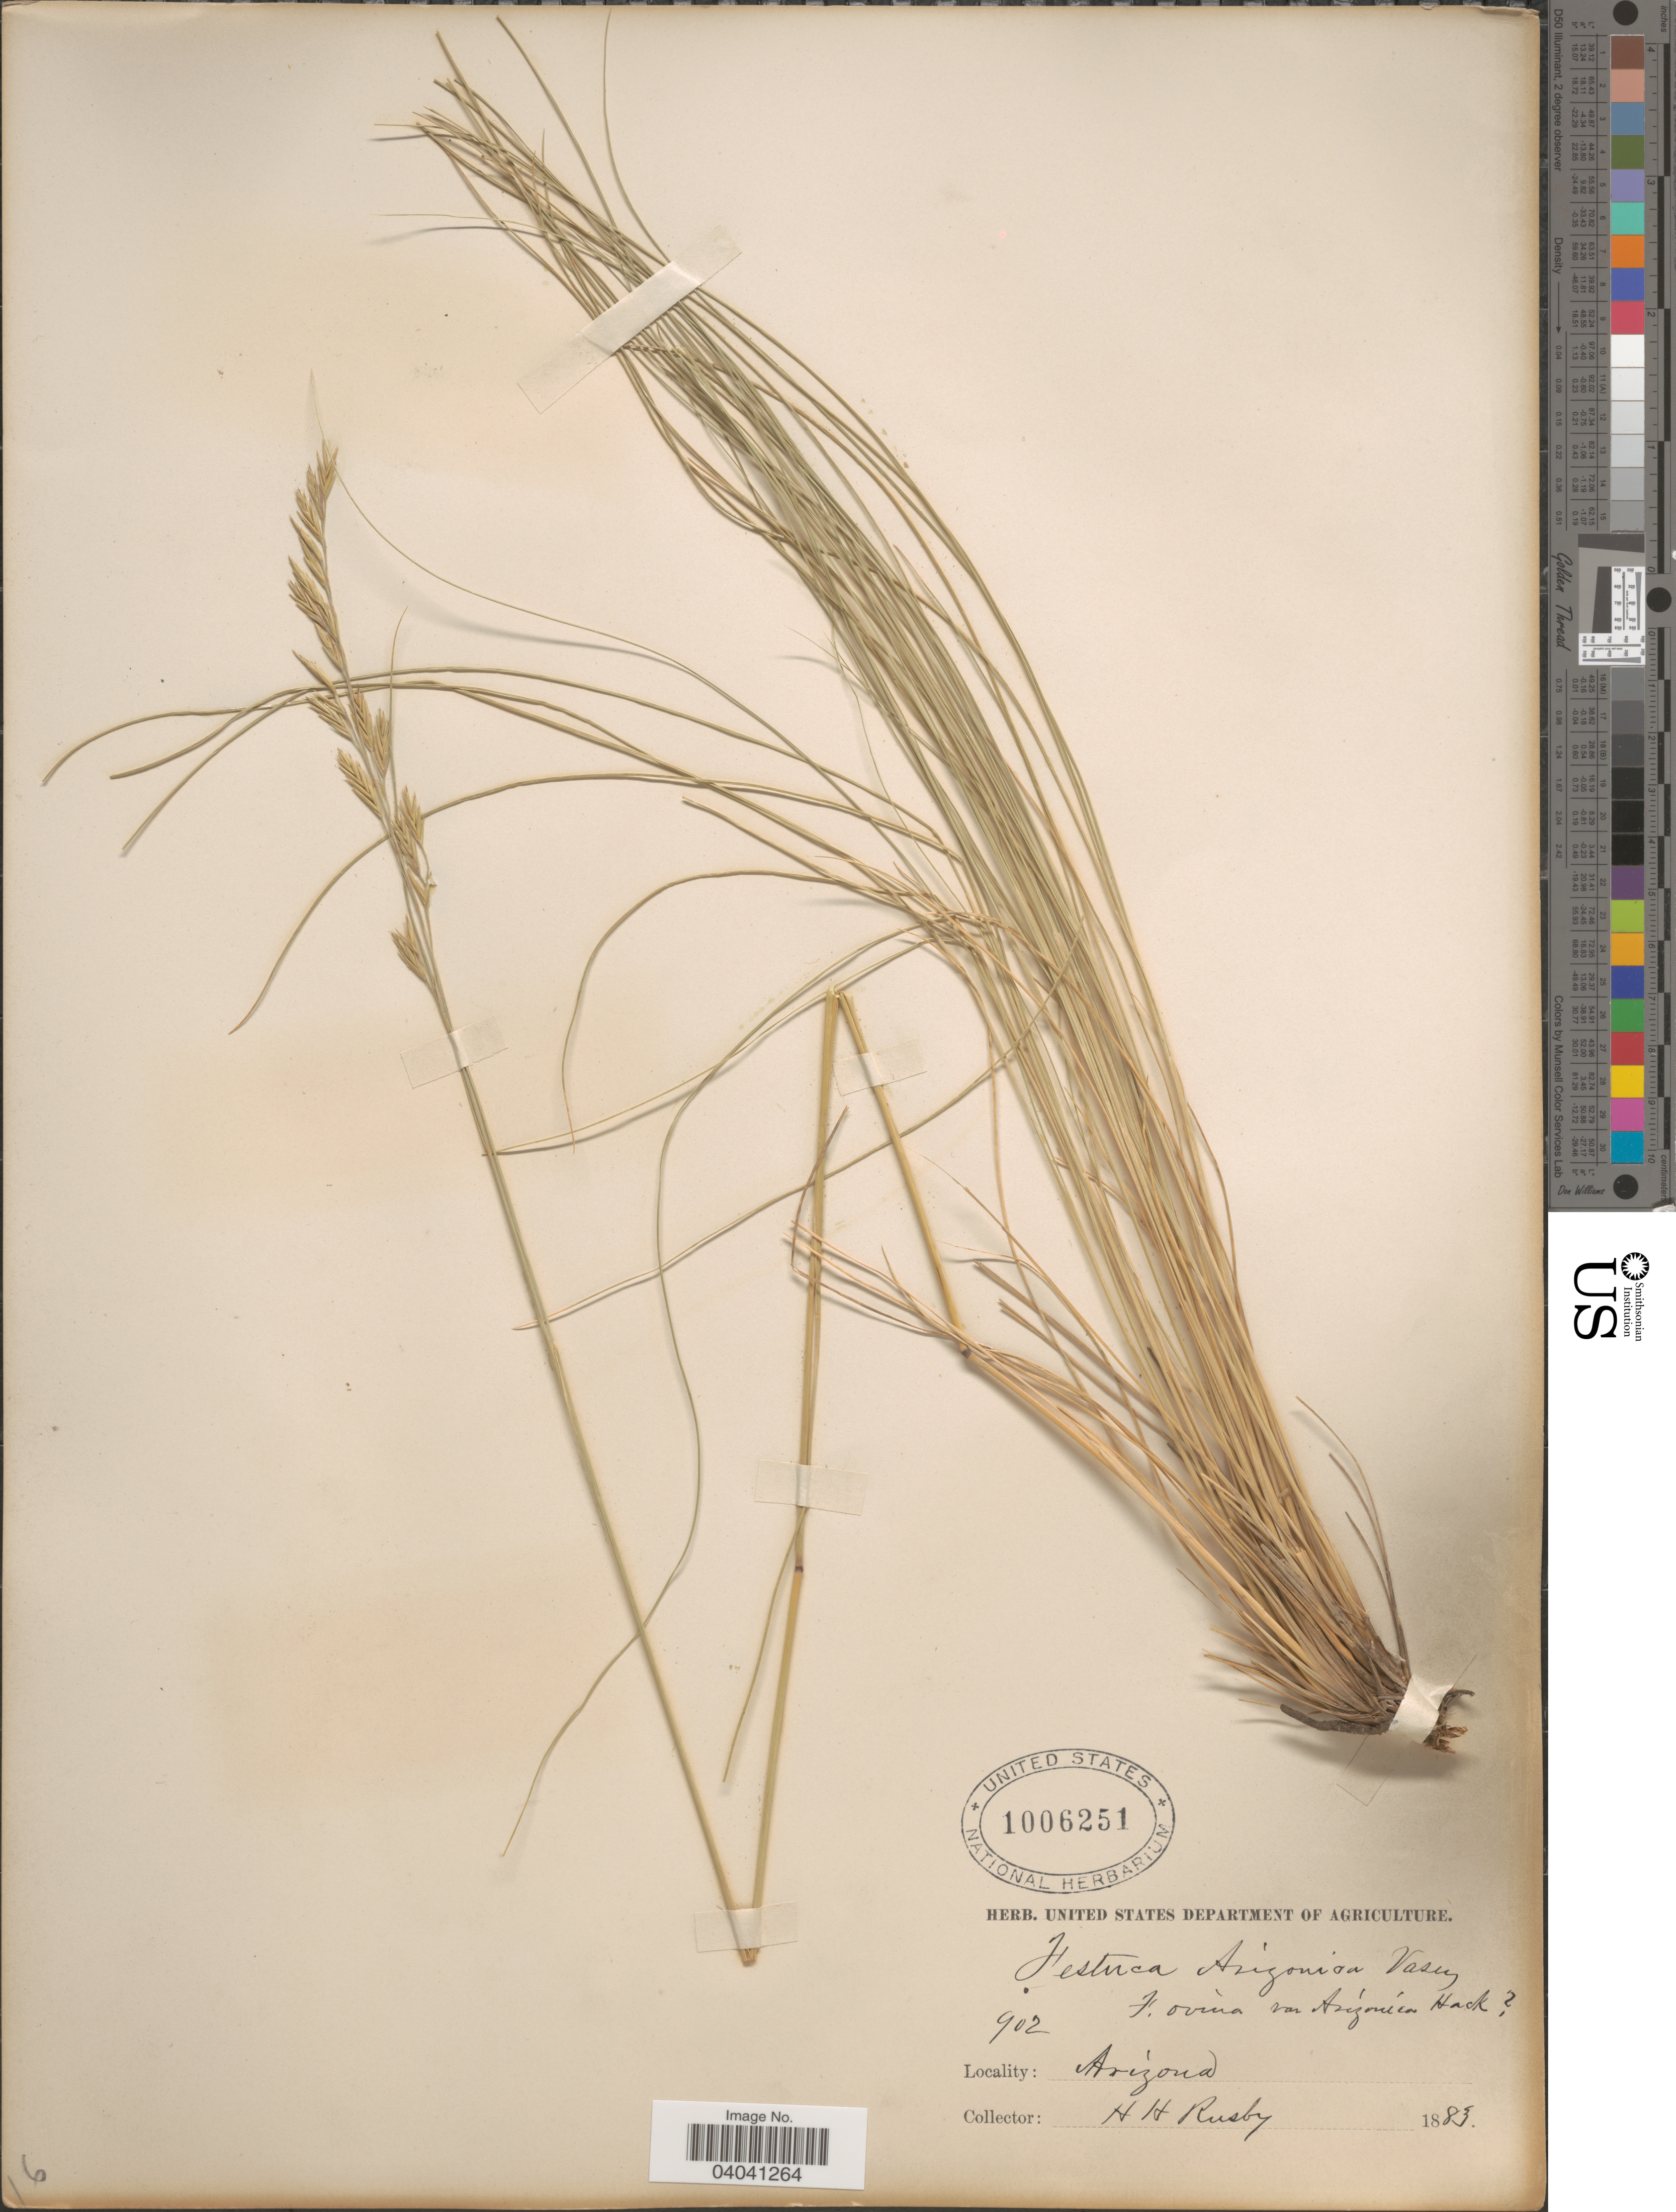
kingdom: Plantae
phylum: Tracheophyta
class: Liliopsida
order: Poales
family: Poaceae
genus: Festuca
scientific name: Festuca arizonica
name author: Vasey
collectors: H. H. Rusby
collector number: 902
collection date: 1882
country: United States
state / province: Arizona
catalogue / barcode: US 1006251